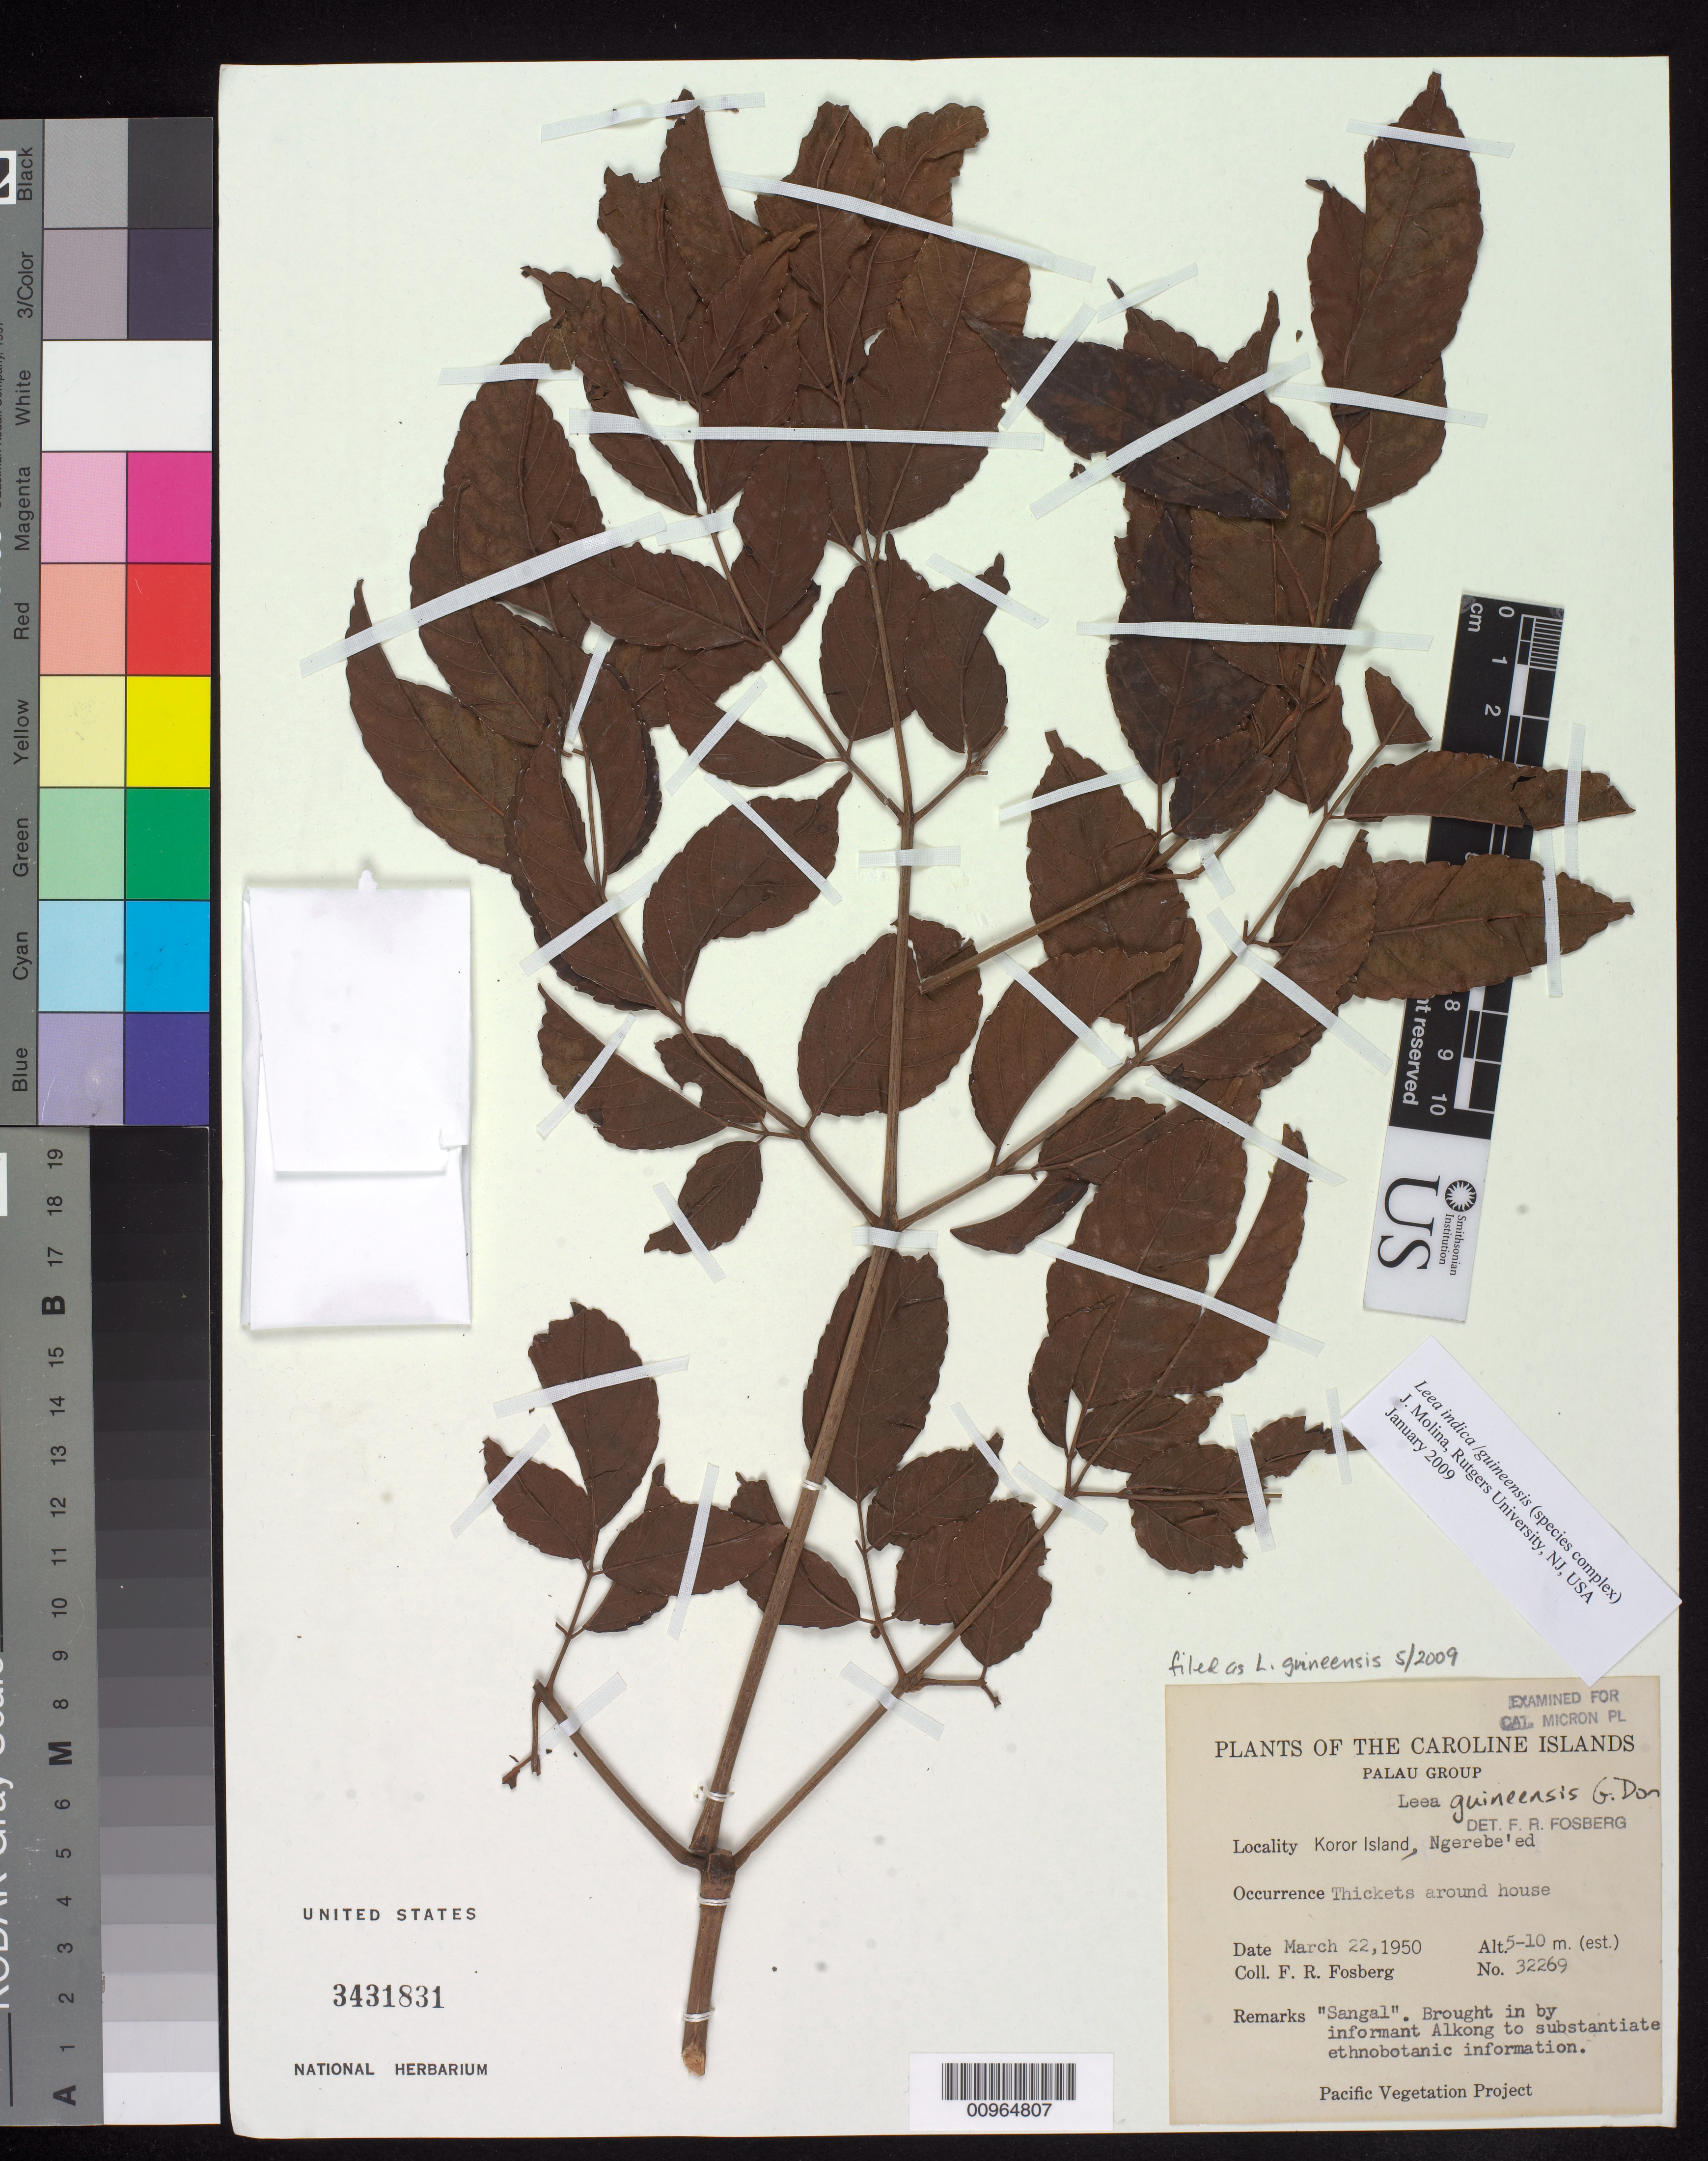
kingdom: Plantae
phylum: Tracheophyta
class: Magnoliopsida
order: Vitales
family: Vitaceae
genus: Leea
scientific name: Leea guineensis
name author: G. Don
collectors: F. R. Fosberg & Alkong, --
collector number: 32269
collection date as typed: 22 Mar 1950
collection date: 1950-03-22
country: Palau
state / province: Koror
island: Oreor (Koror)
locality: Ngerebe'ed. Thickets around house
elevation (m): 5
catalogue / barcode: US 3431831